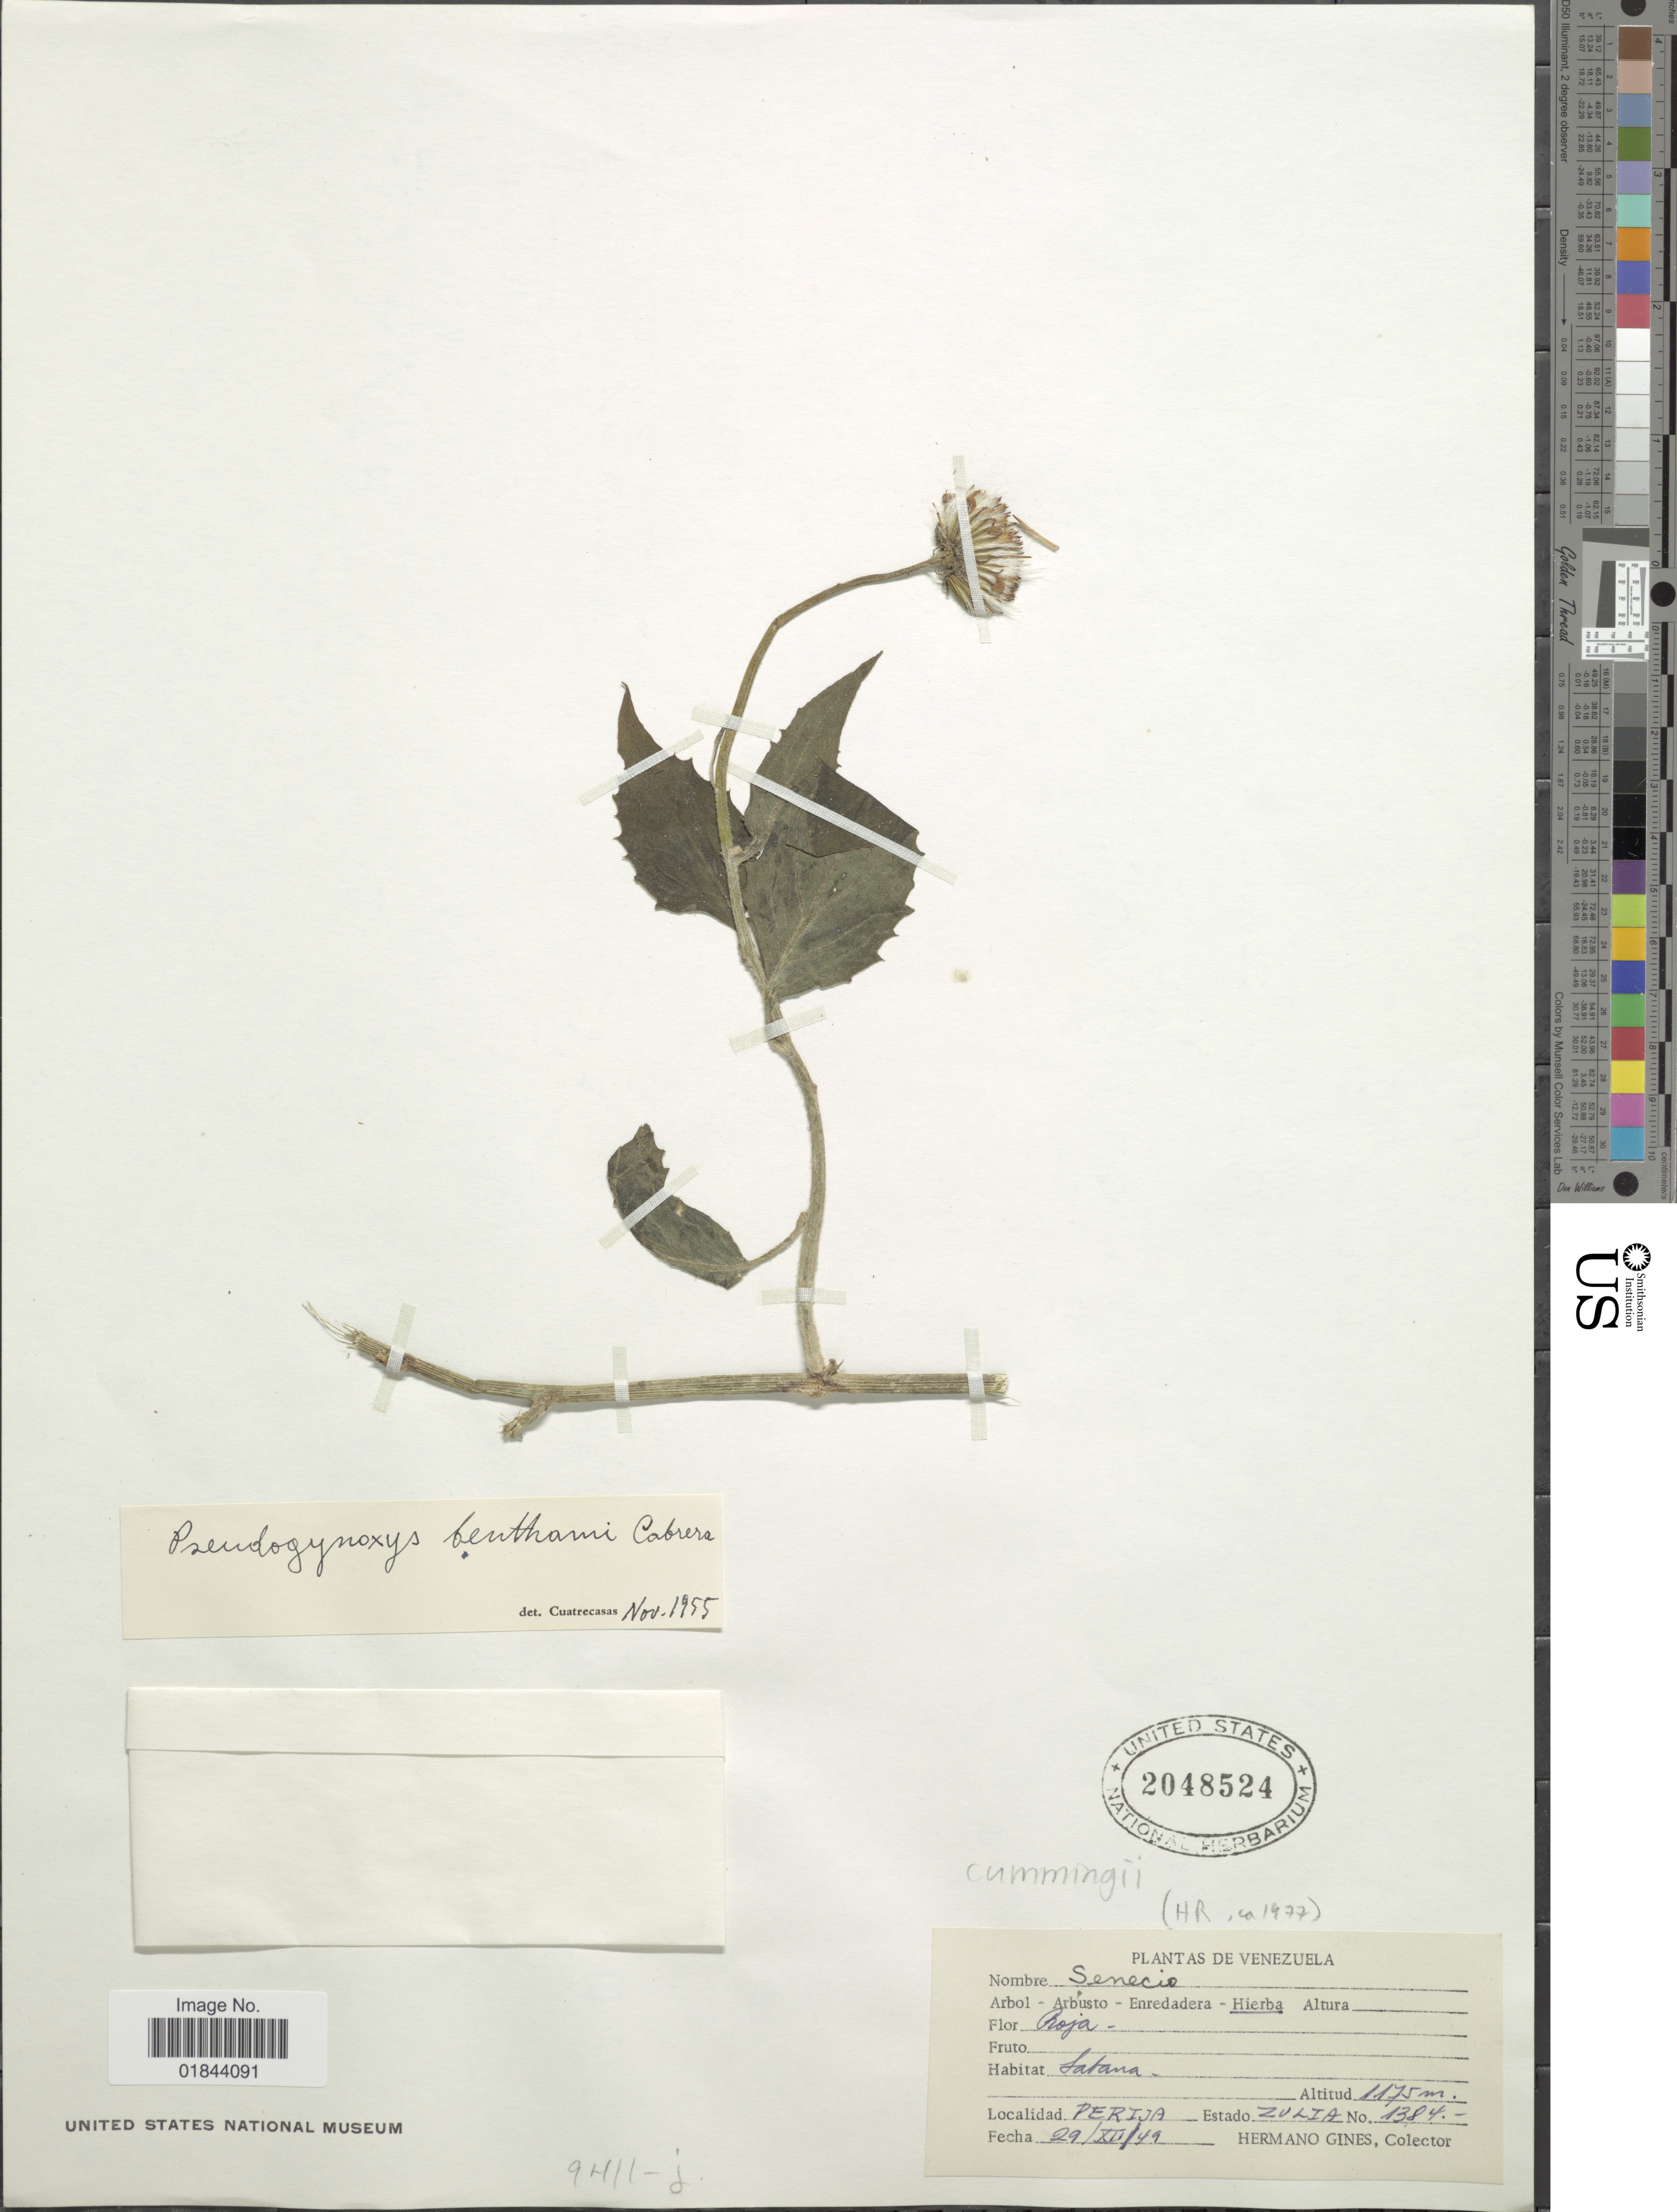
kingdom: Plantae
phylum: Tracheophyta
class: Magnoliopsida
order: Asterales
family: Asteraceae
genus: Pseudogynoxys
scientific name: Pseudogynoxys cummingii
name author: (Benth.) H. Rob. & Cuatrec.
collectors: Bro. Gines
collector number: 1384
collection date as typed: Transcribed d/m/y: 29/12/49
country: Venezuela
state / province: Zulia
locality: Perija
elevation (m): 1175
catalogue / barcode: US 2048524